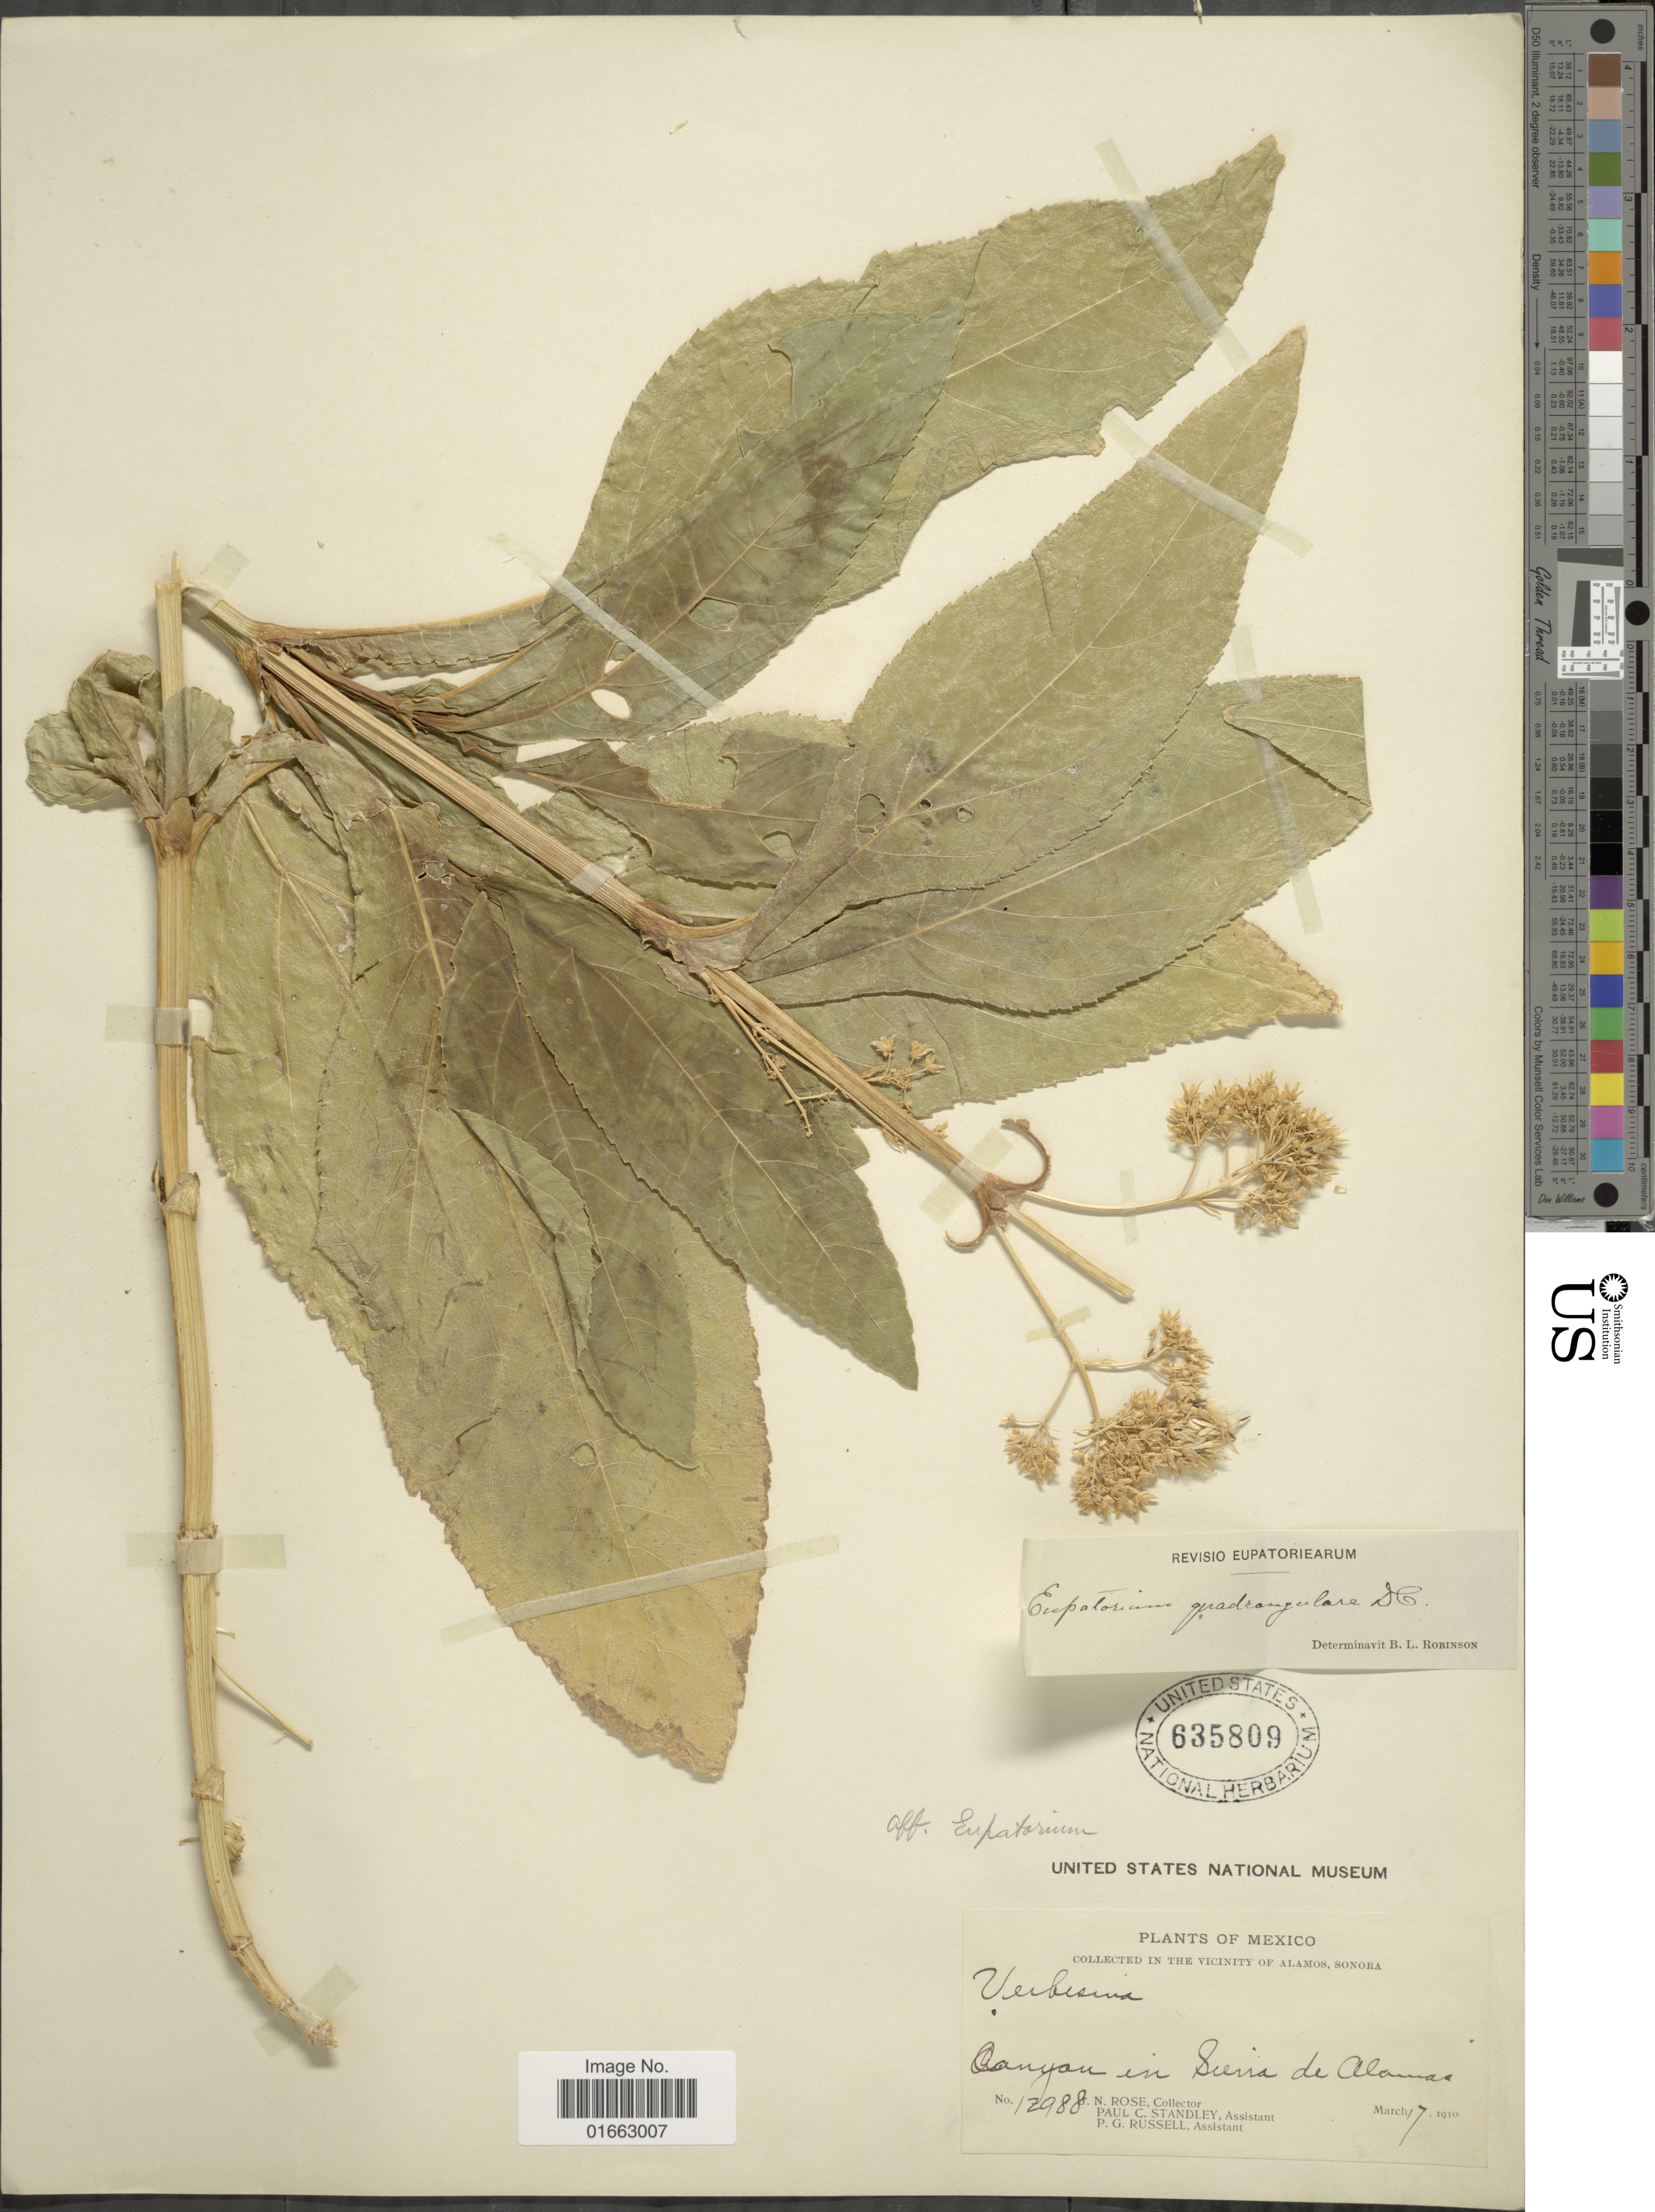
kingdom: Plantae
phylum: Tracheophyta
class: Magnoliopsida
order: Asterales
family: Asteraceae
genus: Critonia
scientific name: Critonia quadrangularis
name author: (DC.) R.M. King & H. Rob.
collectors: J. N. Rose, P. C. Standley & P. G. Russell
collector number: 12988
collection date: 1910-03-17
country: Mexico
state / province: Sonora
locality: Vicinity of Alamos, Canyon in Sierra de Alamos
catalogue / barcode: US 635809